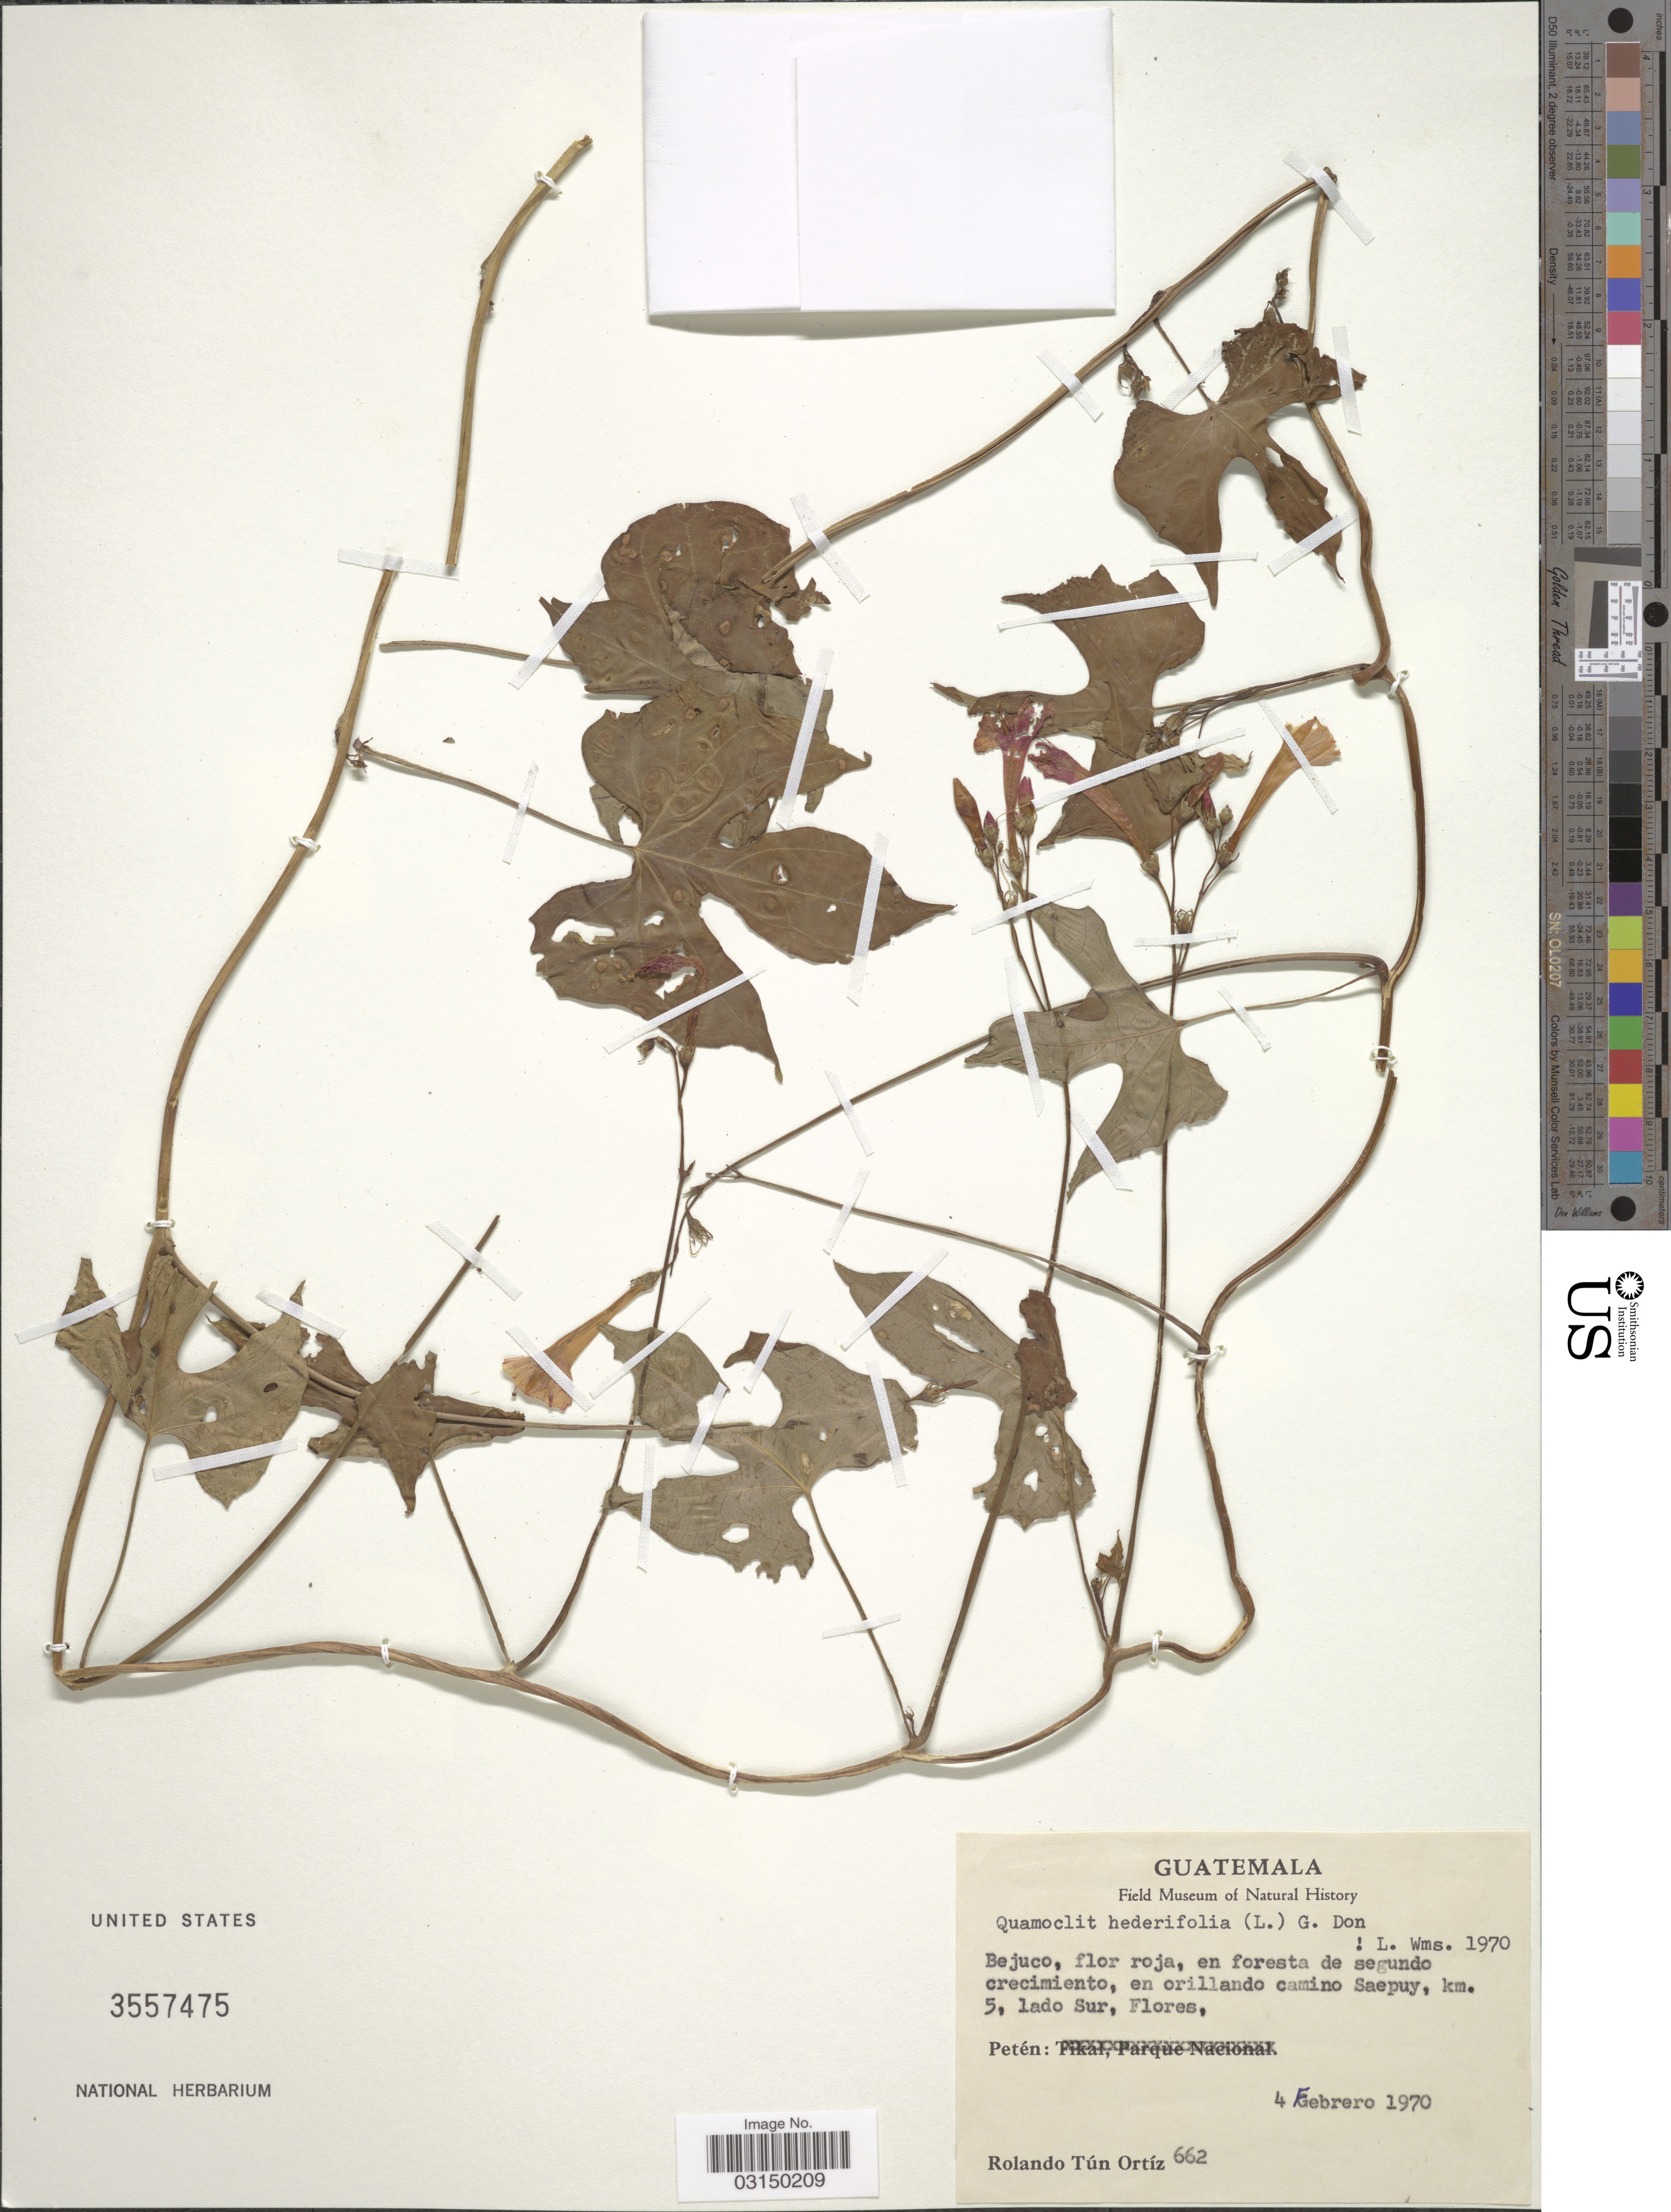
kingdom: Plantae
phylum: Tracheophyta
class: Magnoliopsida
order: Solanales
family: Convolvulaceae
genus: Ipomoea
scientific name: Ipomoea hederifolia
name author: L.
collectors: R. Ortiz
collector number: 662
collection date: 1970-02-04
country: Guatemala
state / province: El Petén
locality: En orillando camino Saepuy, km. 5, lado Sur, Flores. Petén.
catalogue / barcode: US 3557475